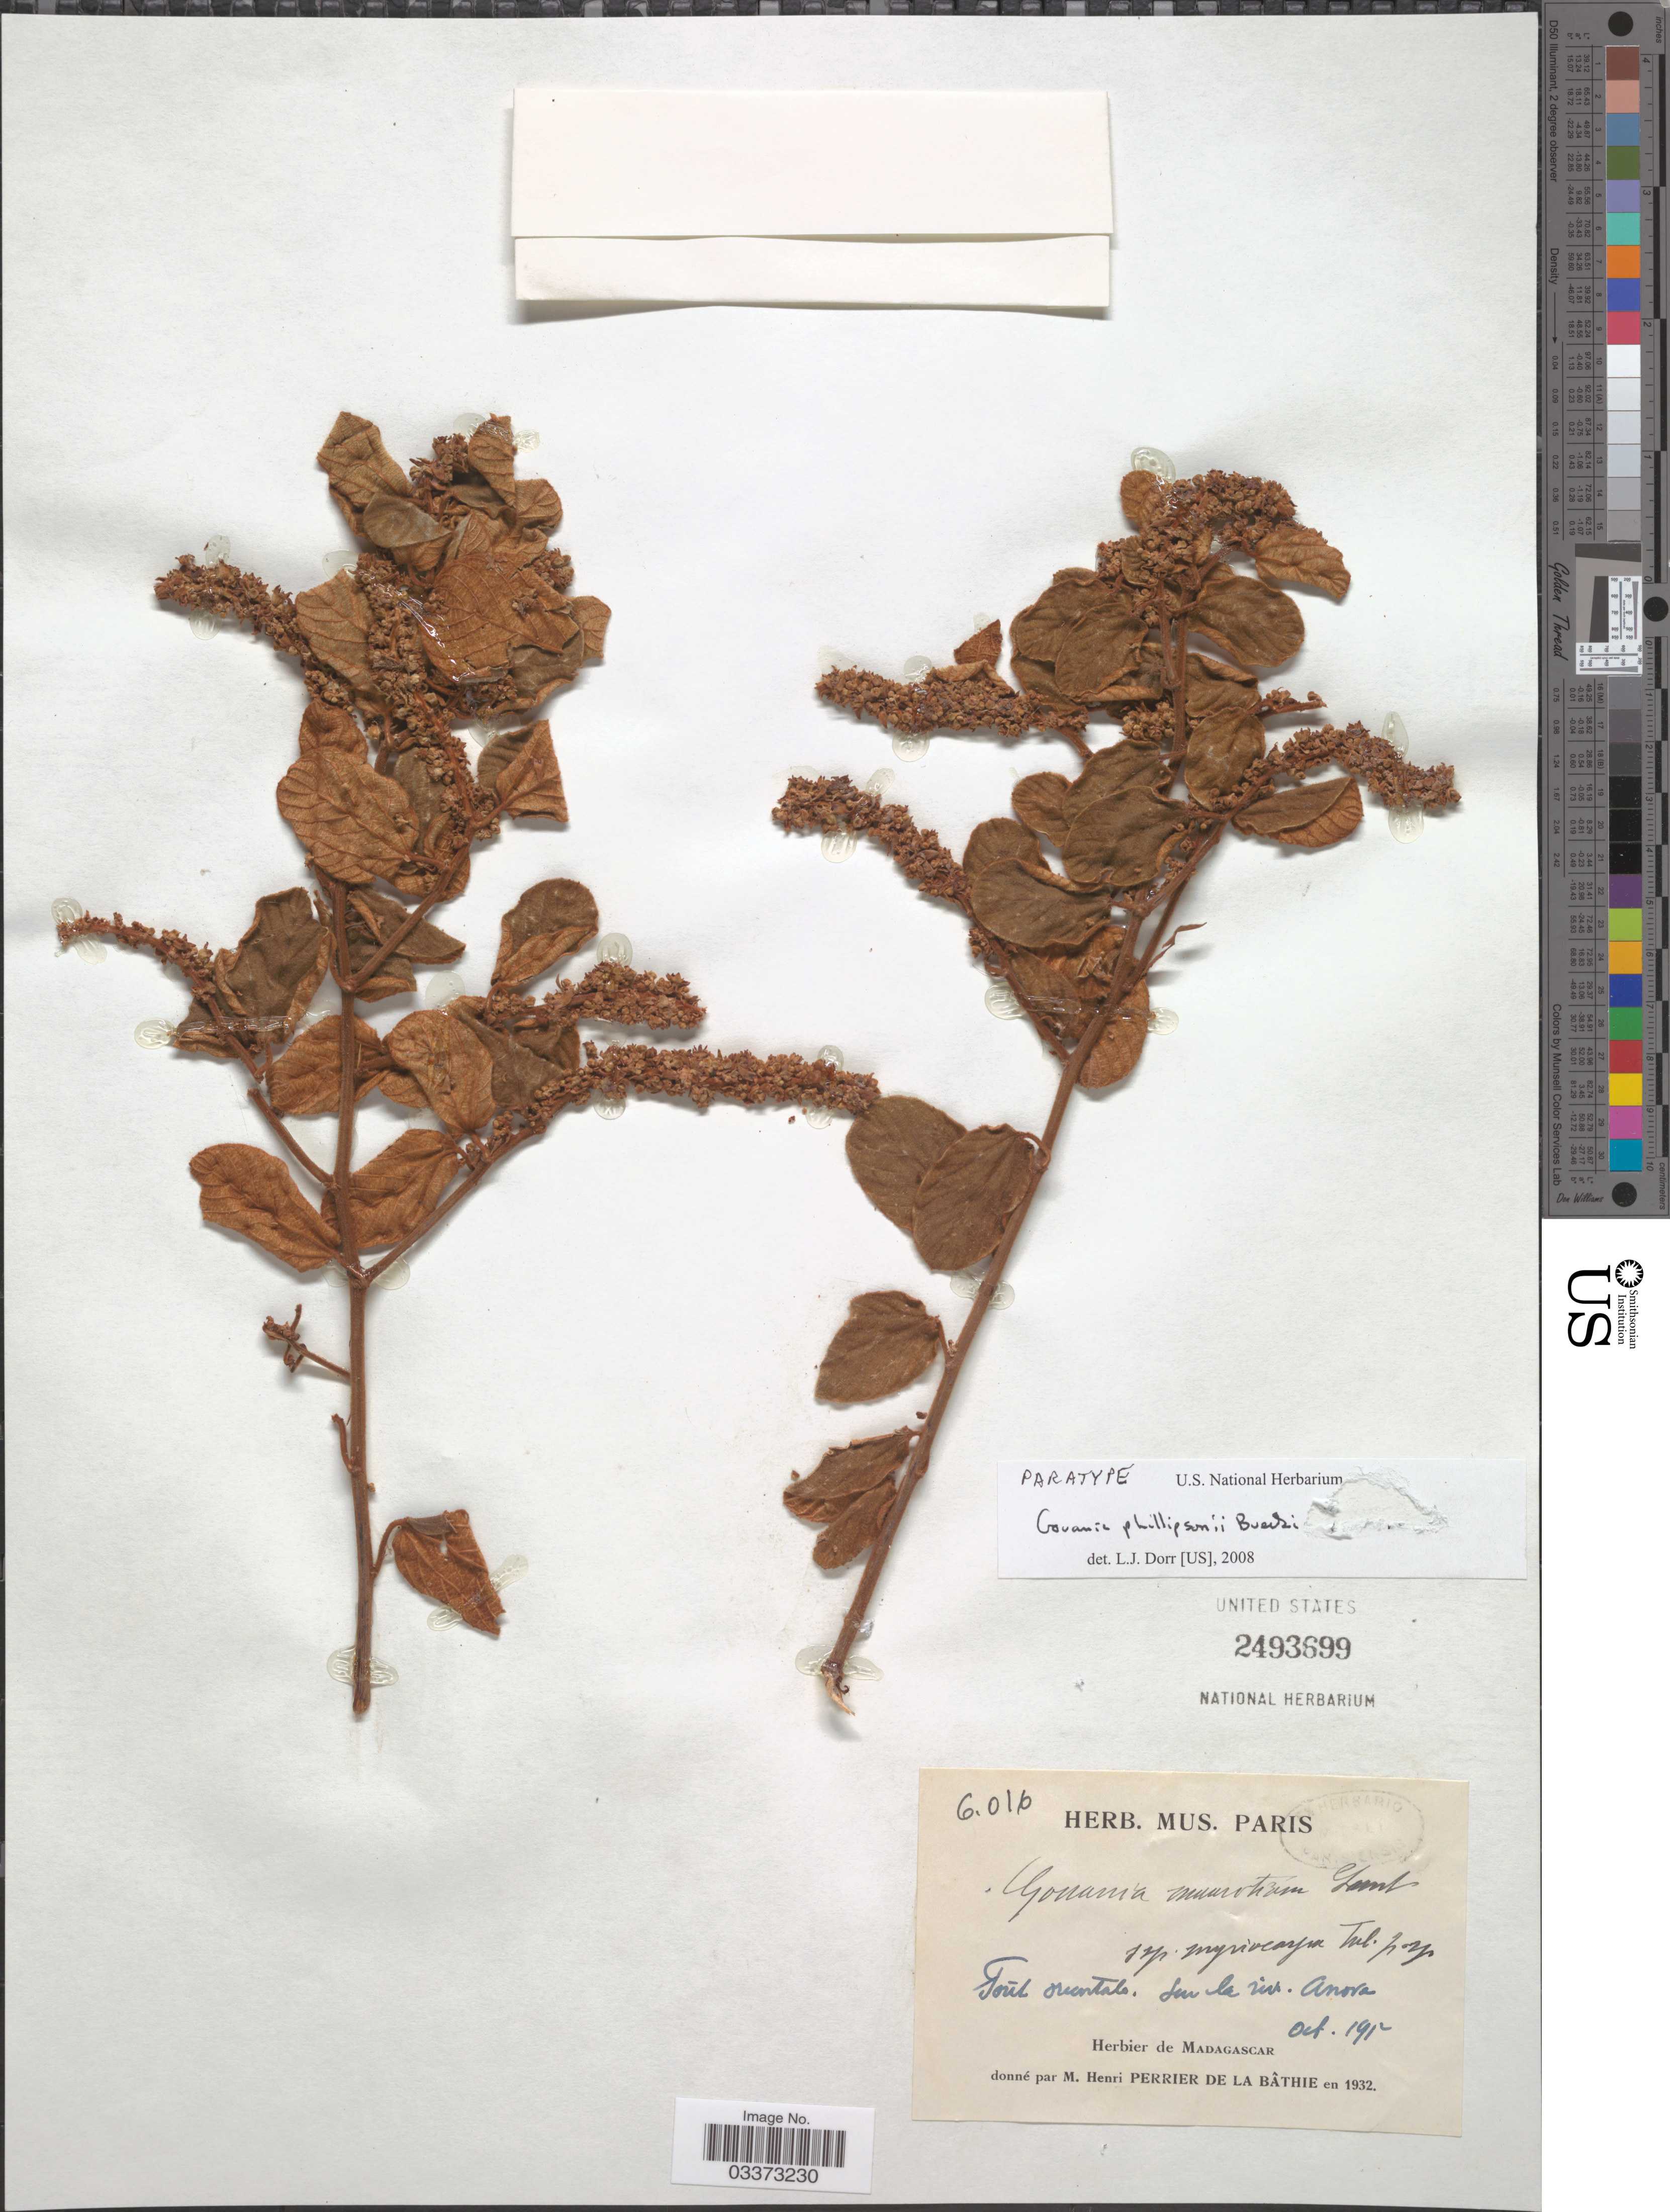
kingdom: Plantae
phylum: Tracheophyta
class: Magnoliopsida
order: Rosales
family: Rhamnaceae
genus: Gouania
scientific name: Gouania phillipsonii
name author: Buerki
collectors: H. Perrier de la Bâthie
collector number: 6016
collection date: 1912-10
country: Madagascar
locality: Forêt orientale. Sur la riv. Anova. [interpreted]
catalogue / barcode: US 2493699